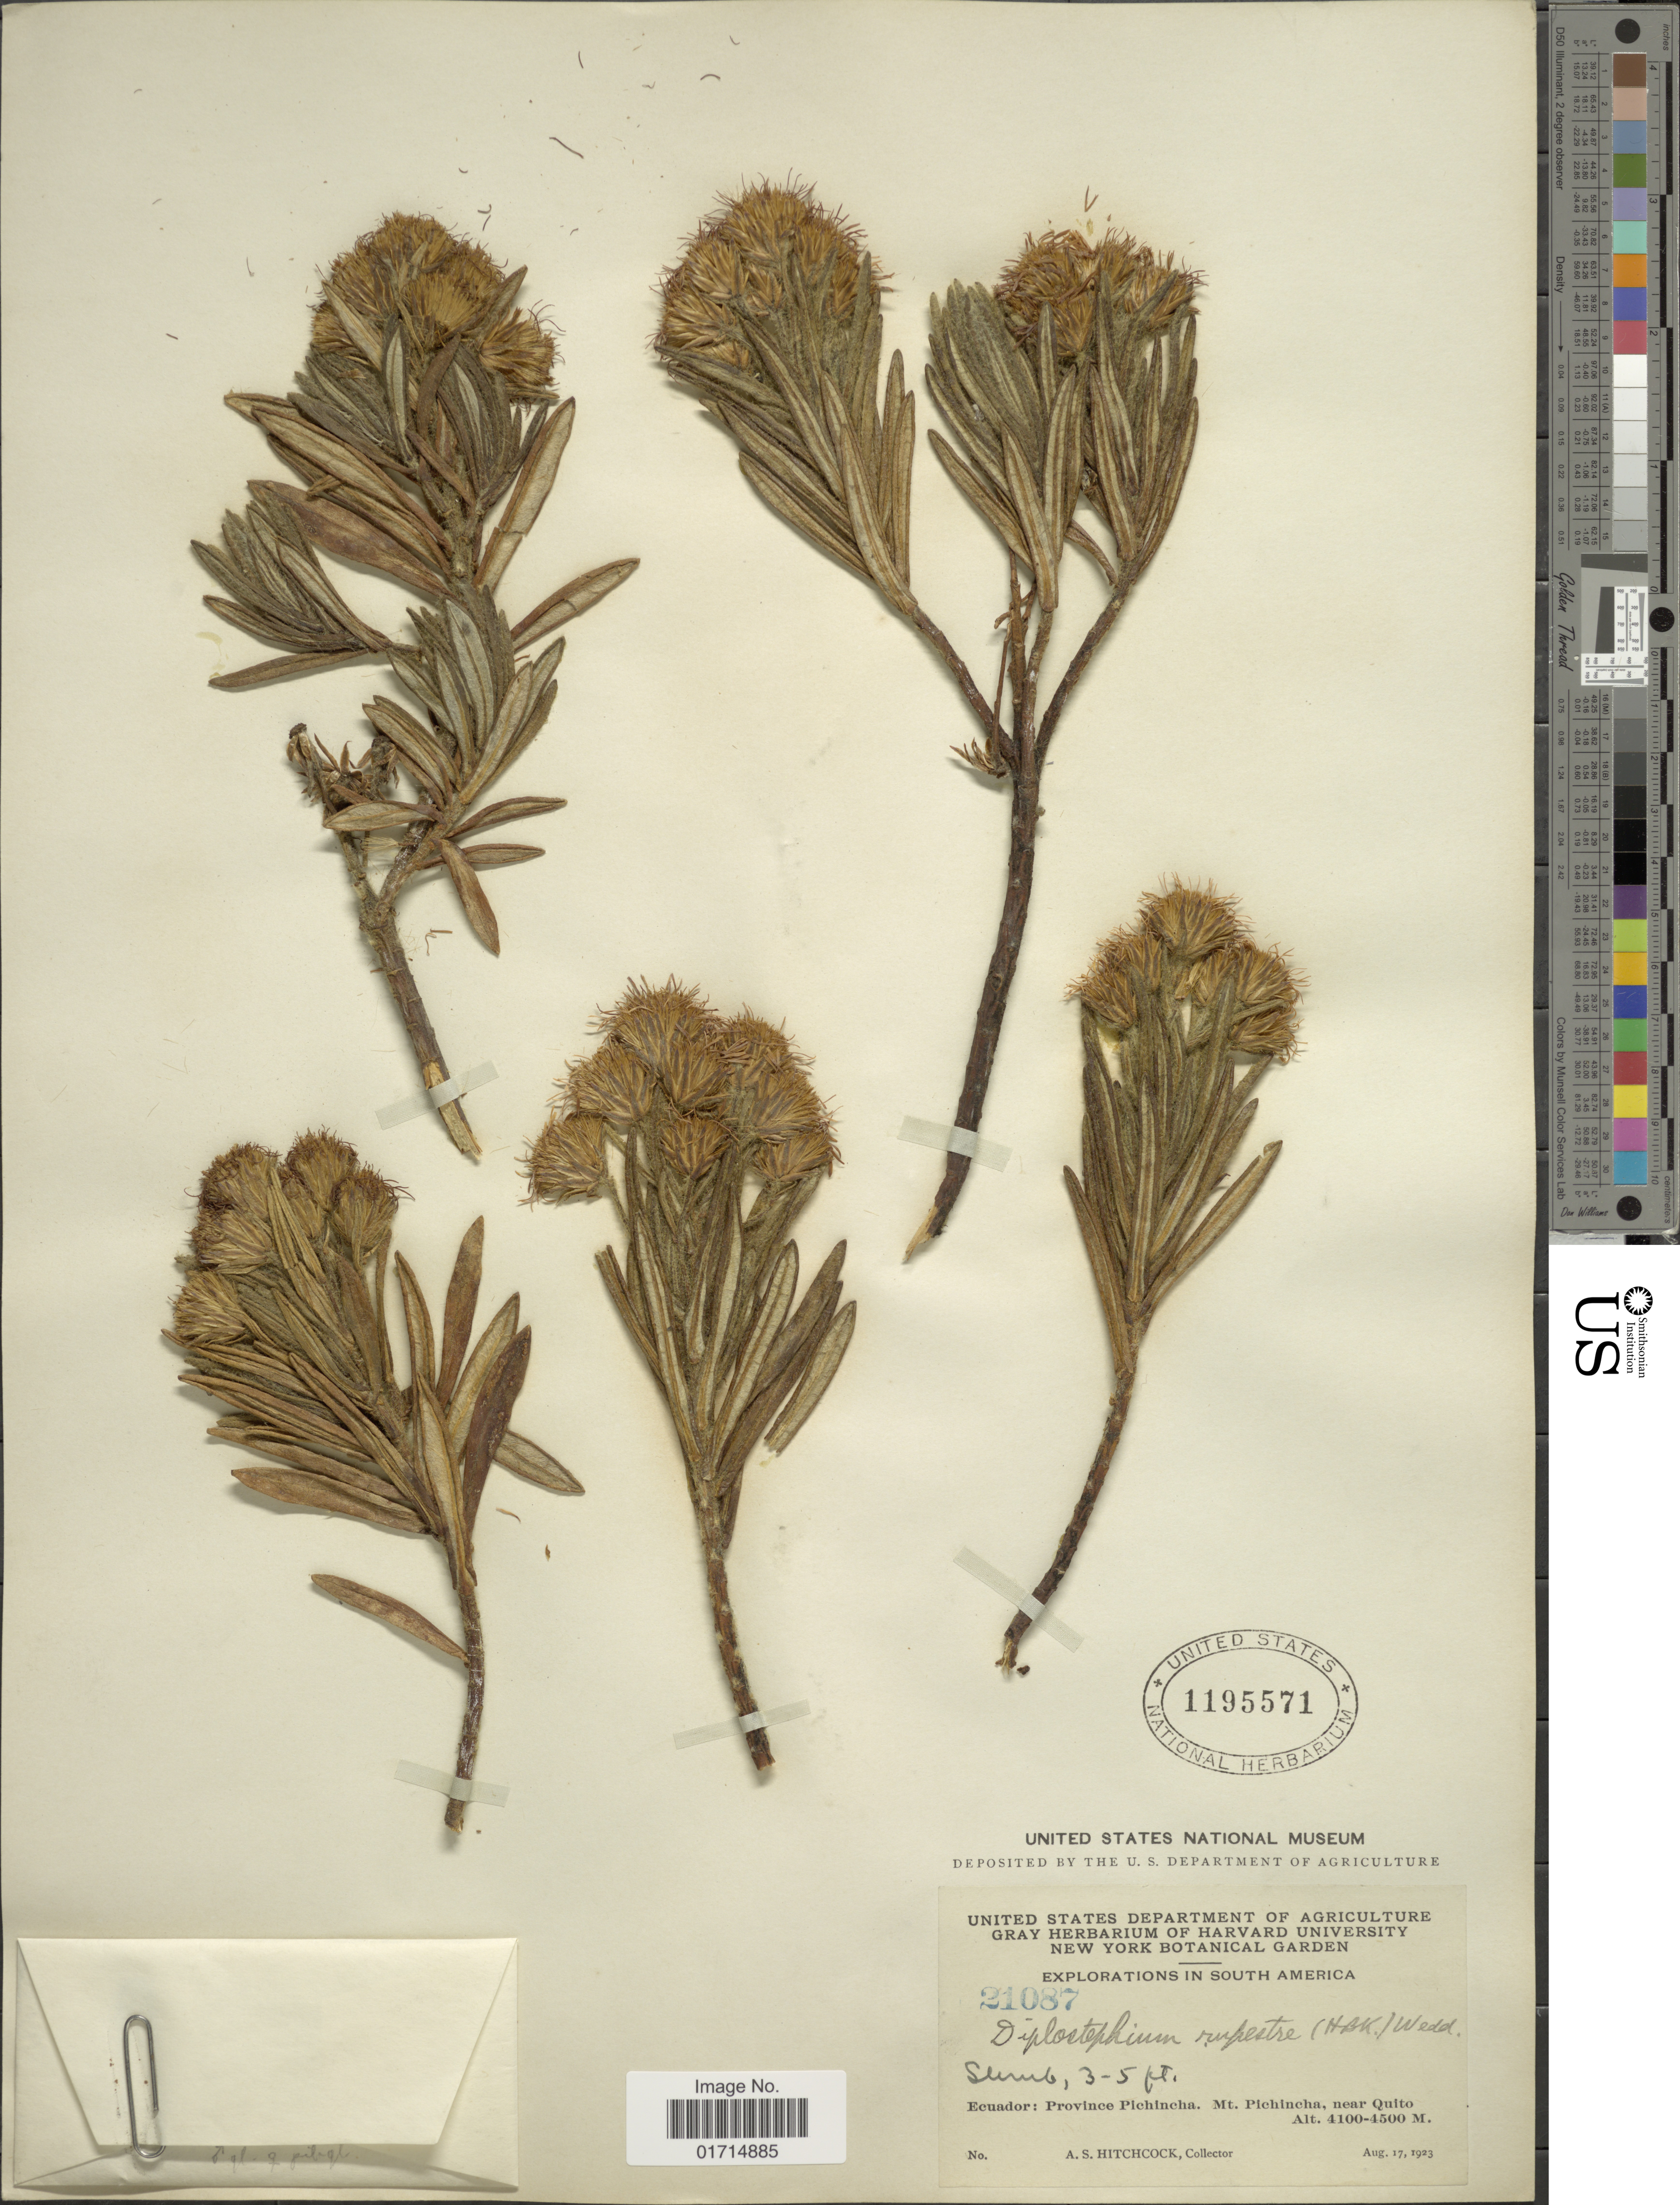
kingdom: Plantae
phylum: Tracheophyta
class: Magnoliopsida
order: Asterales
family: Asteraceae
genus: Diplostephium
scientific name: Diplostephium rupestre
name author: (Kunth) Wedd.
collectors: A. Hitchcock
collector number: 21087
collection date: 1923-08-17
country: Ecuador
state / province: Pichincha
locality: Ecuador: Province Pichincha. Mt. Pichincha, near Quito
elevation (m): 4100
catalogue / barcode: US 1195571